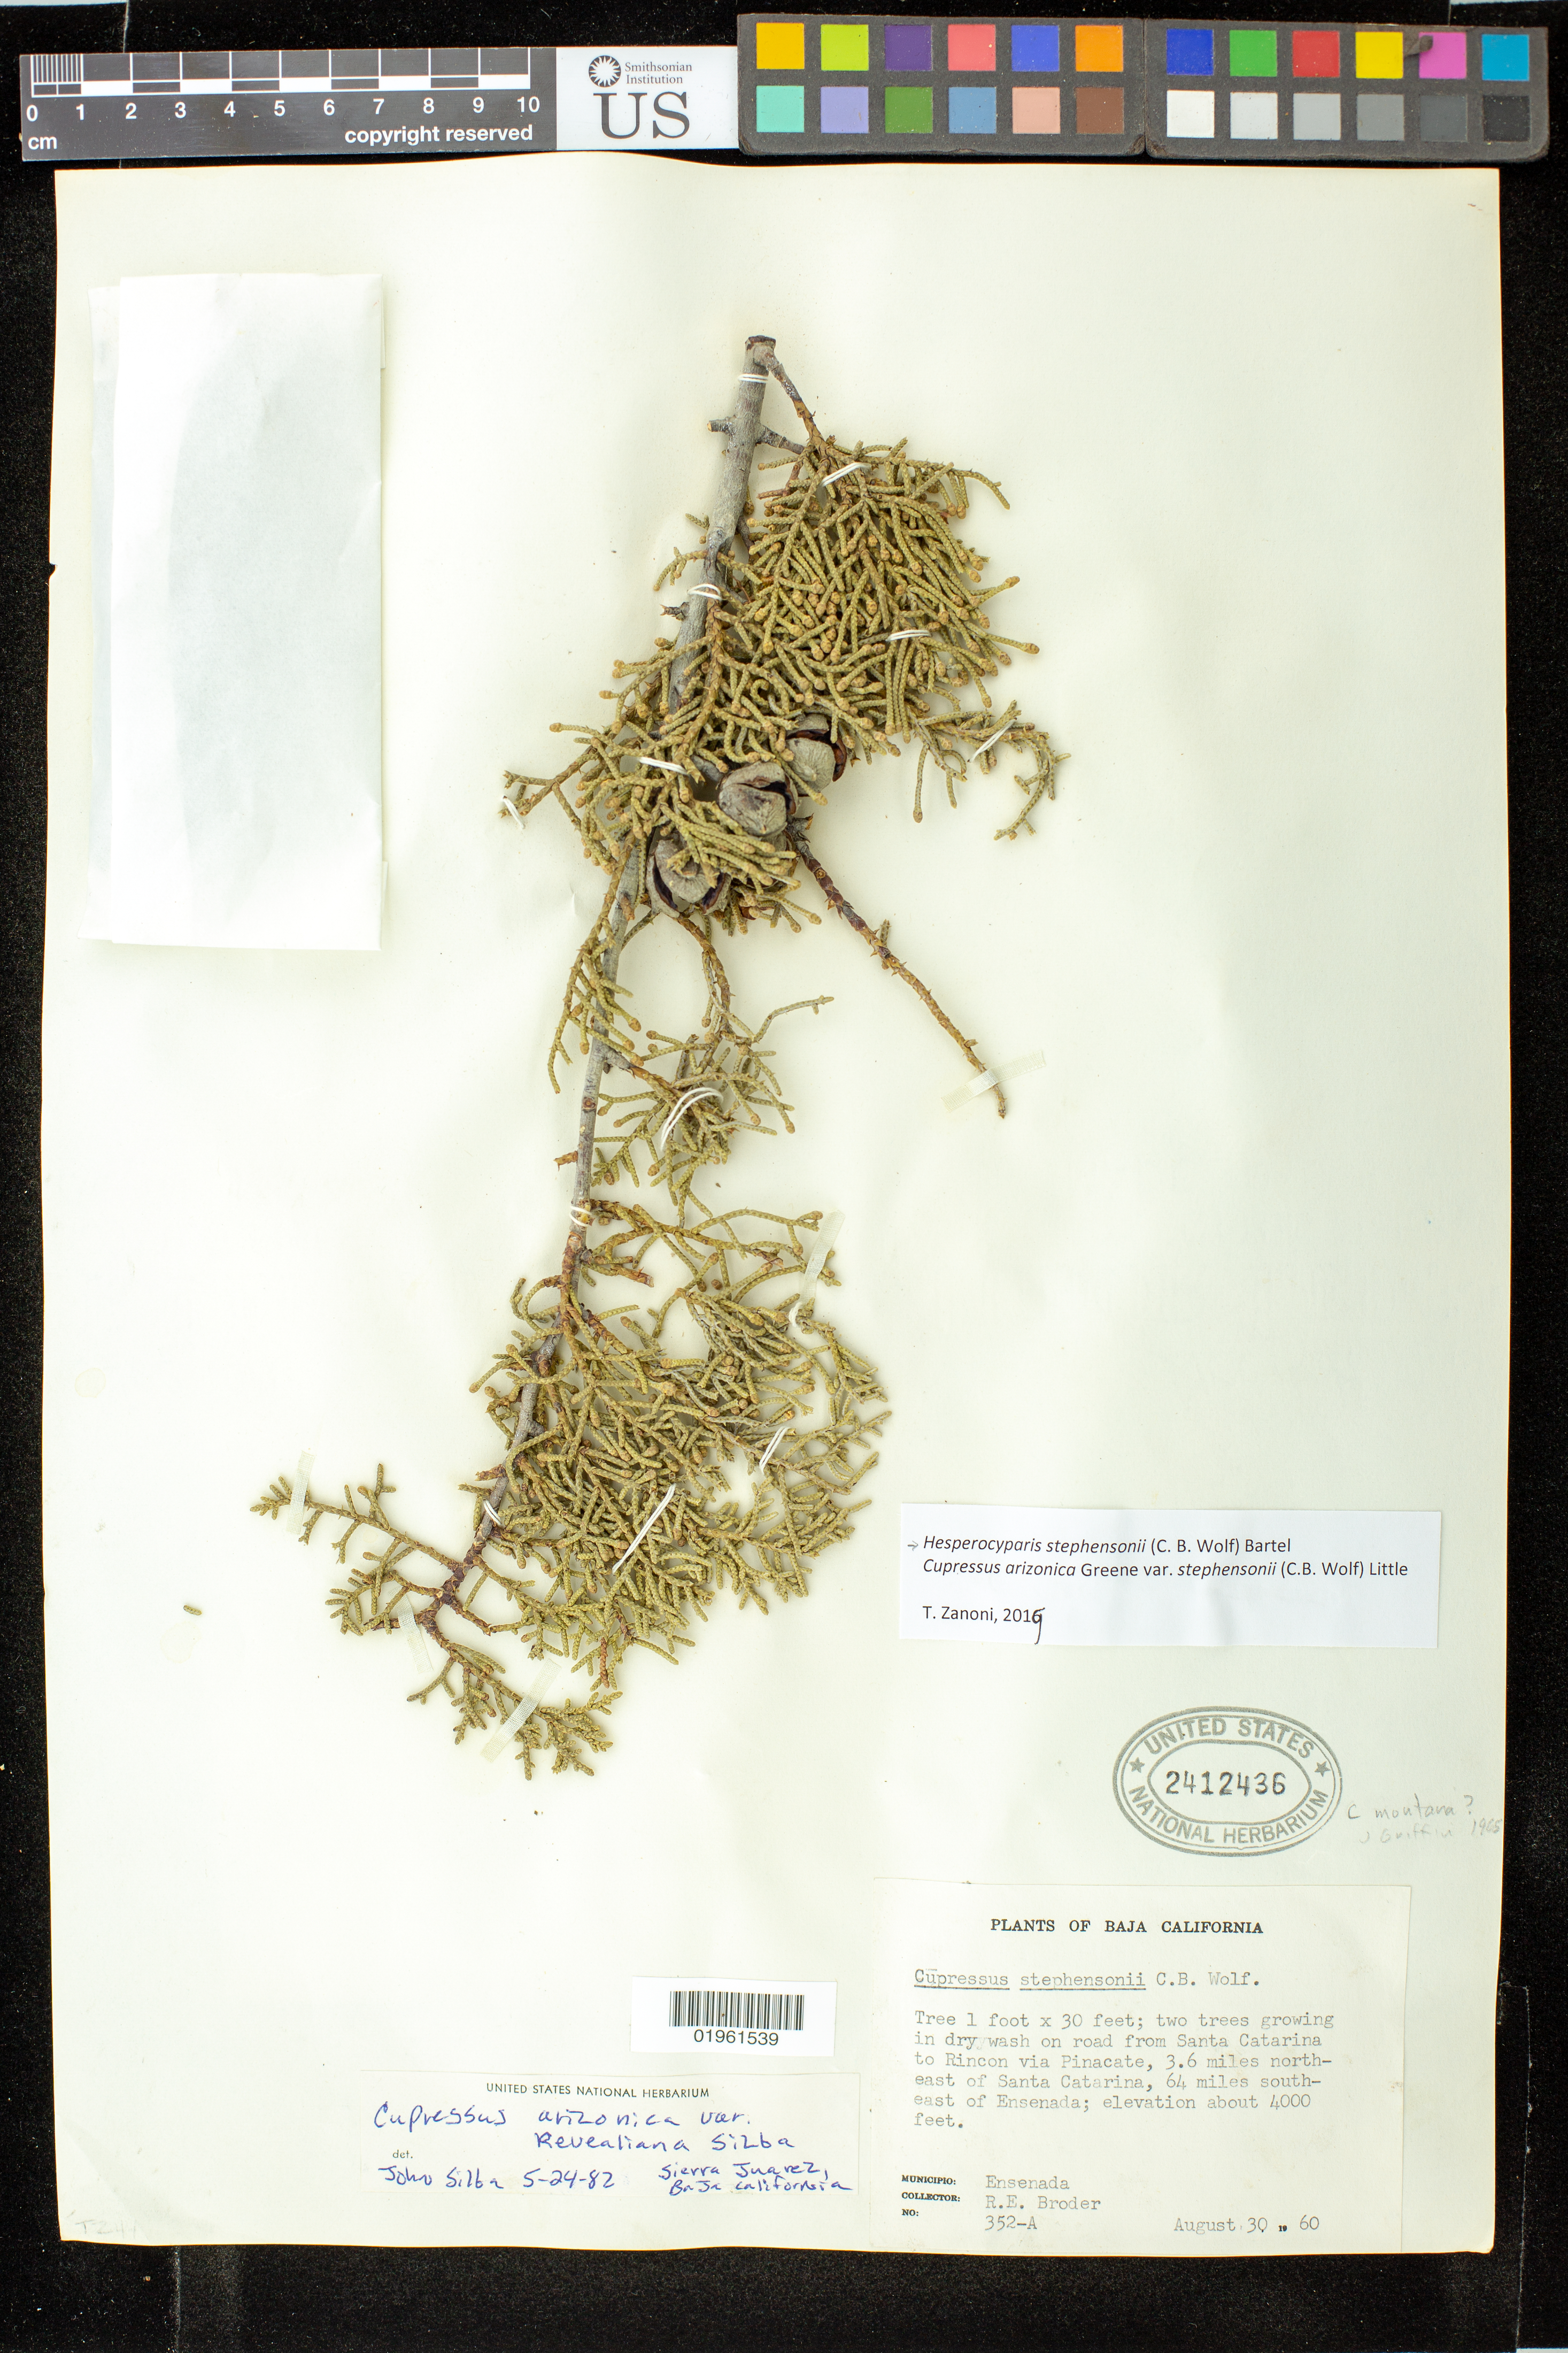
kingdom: Plantae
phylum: Tracheophyta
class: Pinopsida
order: Pinales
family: Cupressaceae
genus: Hesperocyparis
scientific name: Hesperocyparis stephensonii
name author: (C.B. Wolf) Bartel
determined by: Zanoni, T. A., (NY), New York Botanical Garden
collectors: R. Broder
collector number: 352-A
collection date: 1960-08-30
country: Mexico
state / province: Baja California Norte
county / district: Ensenada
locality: On road from Santa Catarina to Rincon via Pinacate, 3.6 miles northeast of Santa Catarina, 64 miles southeast of Ensenada.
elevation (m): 1219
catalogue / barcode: US 2412436